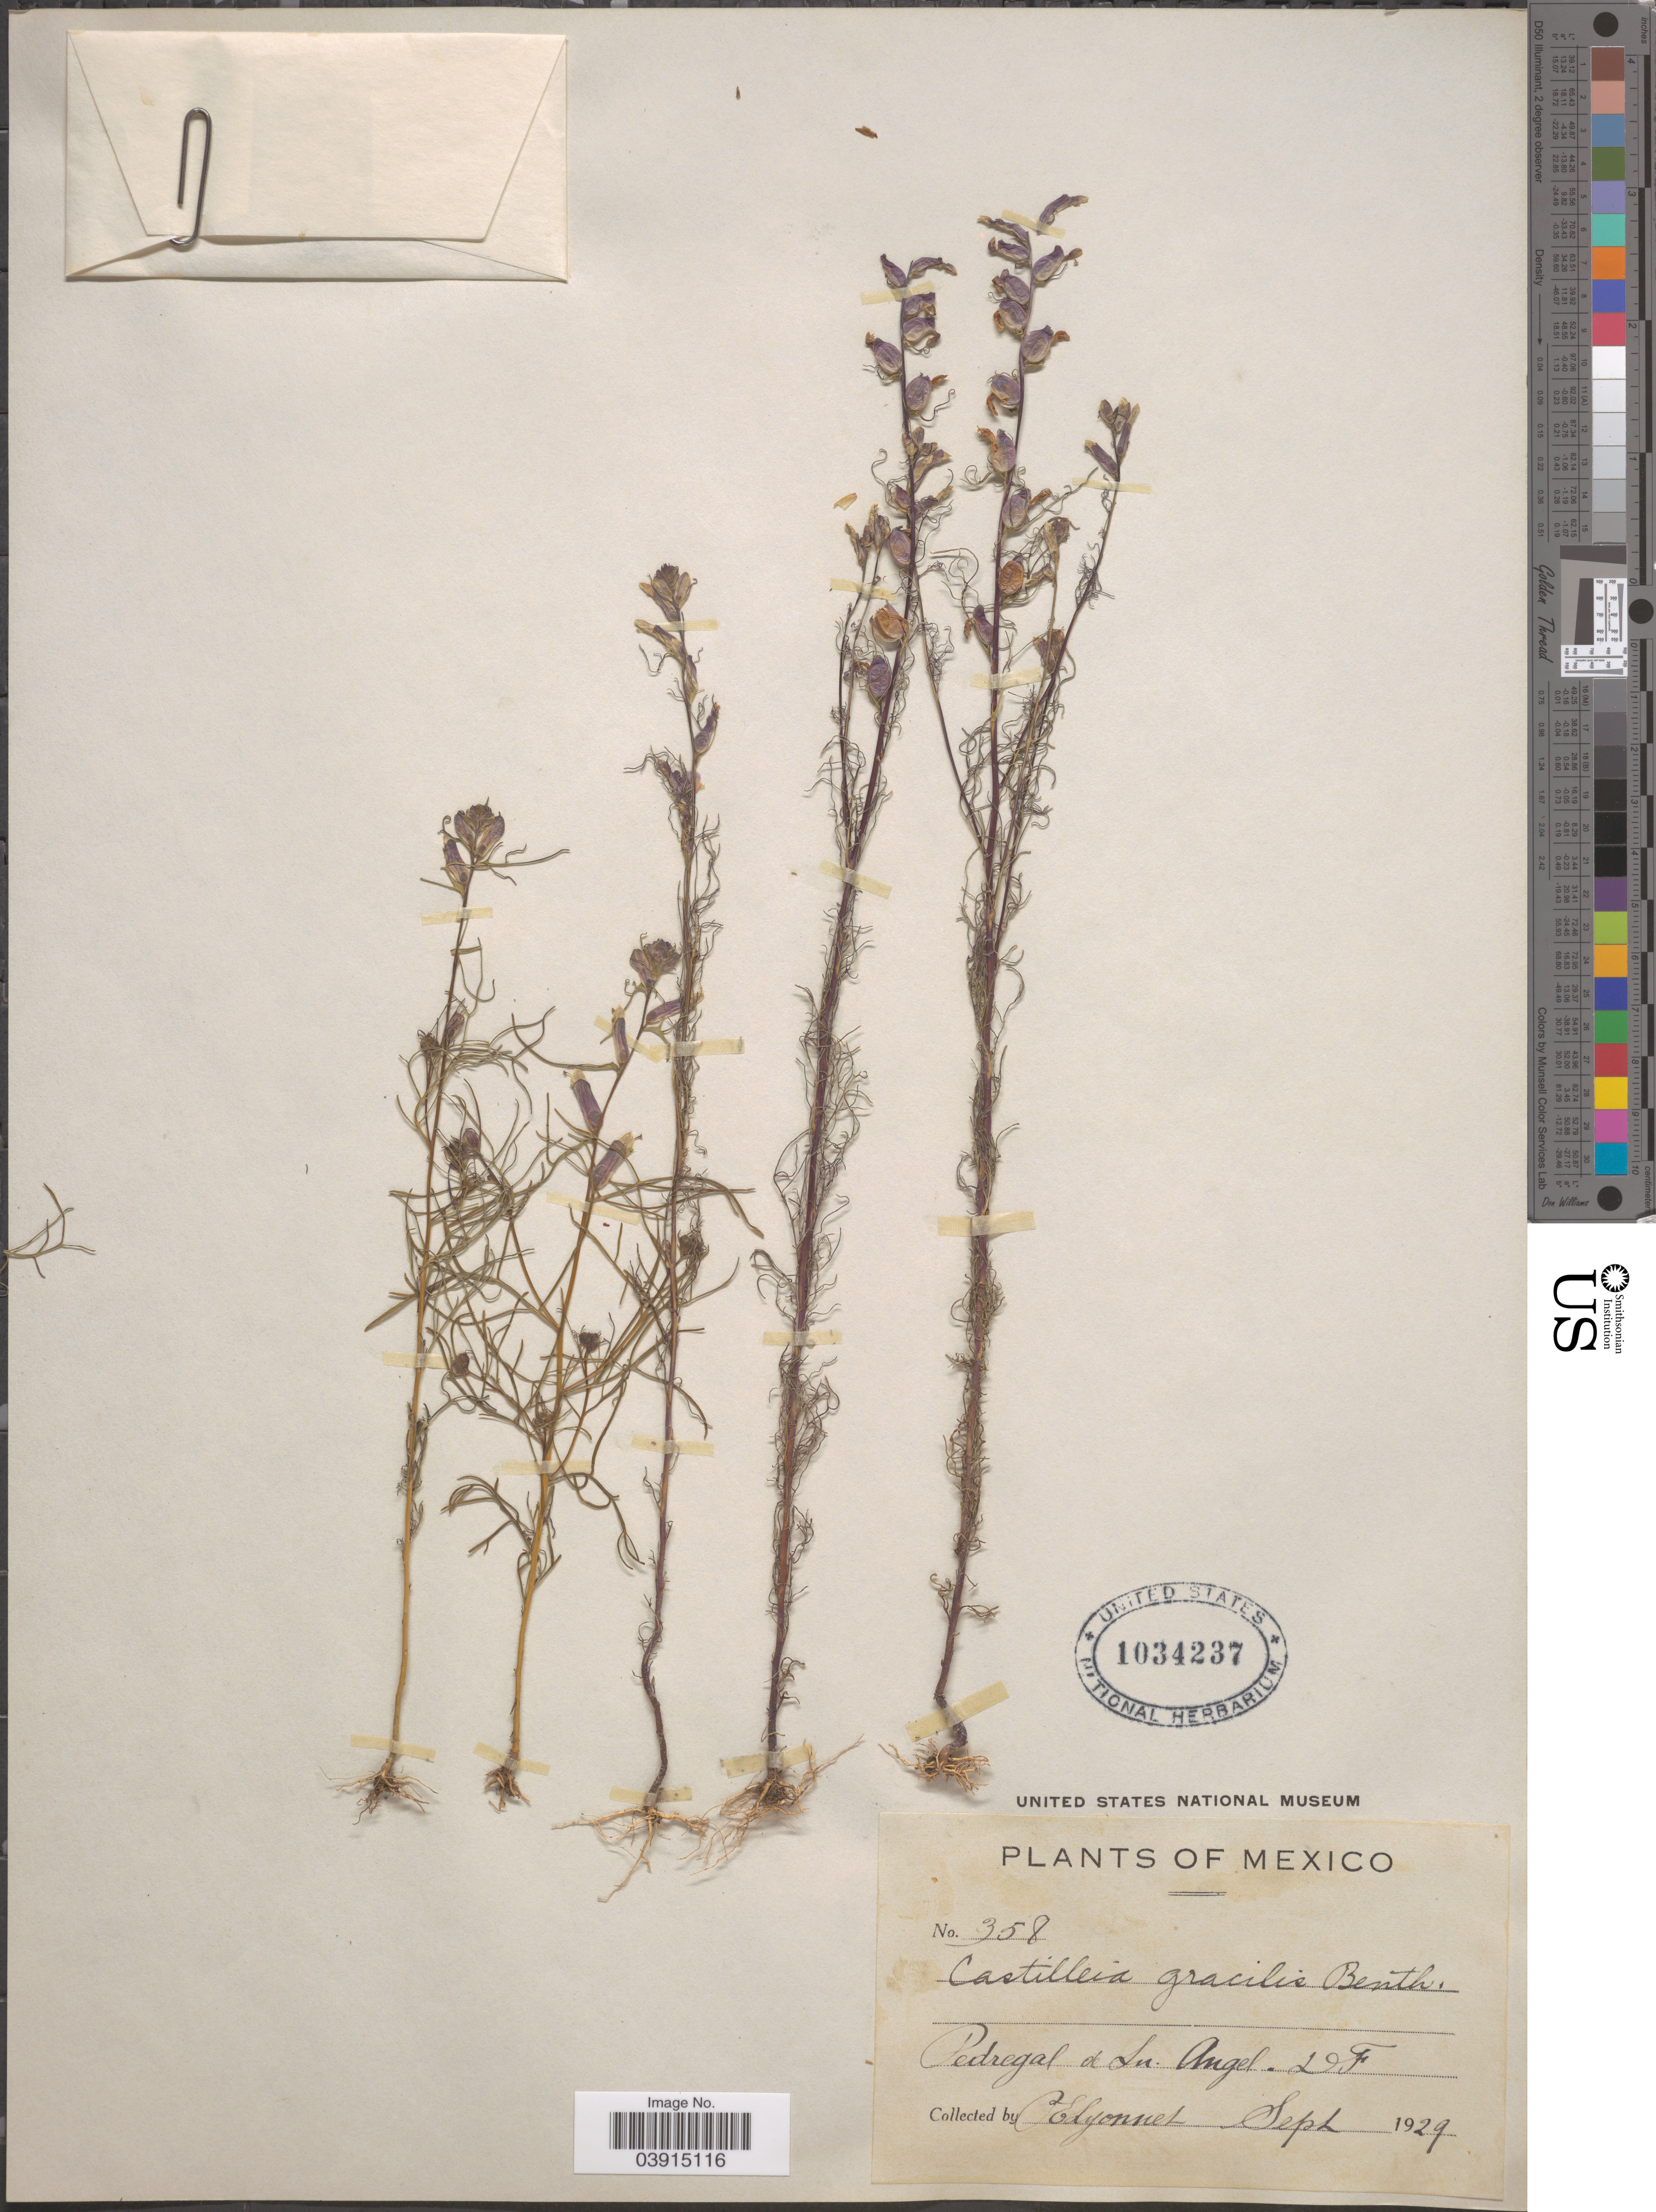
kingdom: Plantae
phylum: Tracheophyta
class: Magnoliopsida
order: Lamiales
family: Orobanchaceae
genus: Castilleja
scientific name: Castilleja gracilis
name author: Benth.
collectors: P. Lyonnet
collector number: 358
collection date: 1929-09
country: Mexico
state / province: Distrito Federal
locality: Pedregal de Sn Angel. DF.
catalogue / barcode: US 1034237